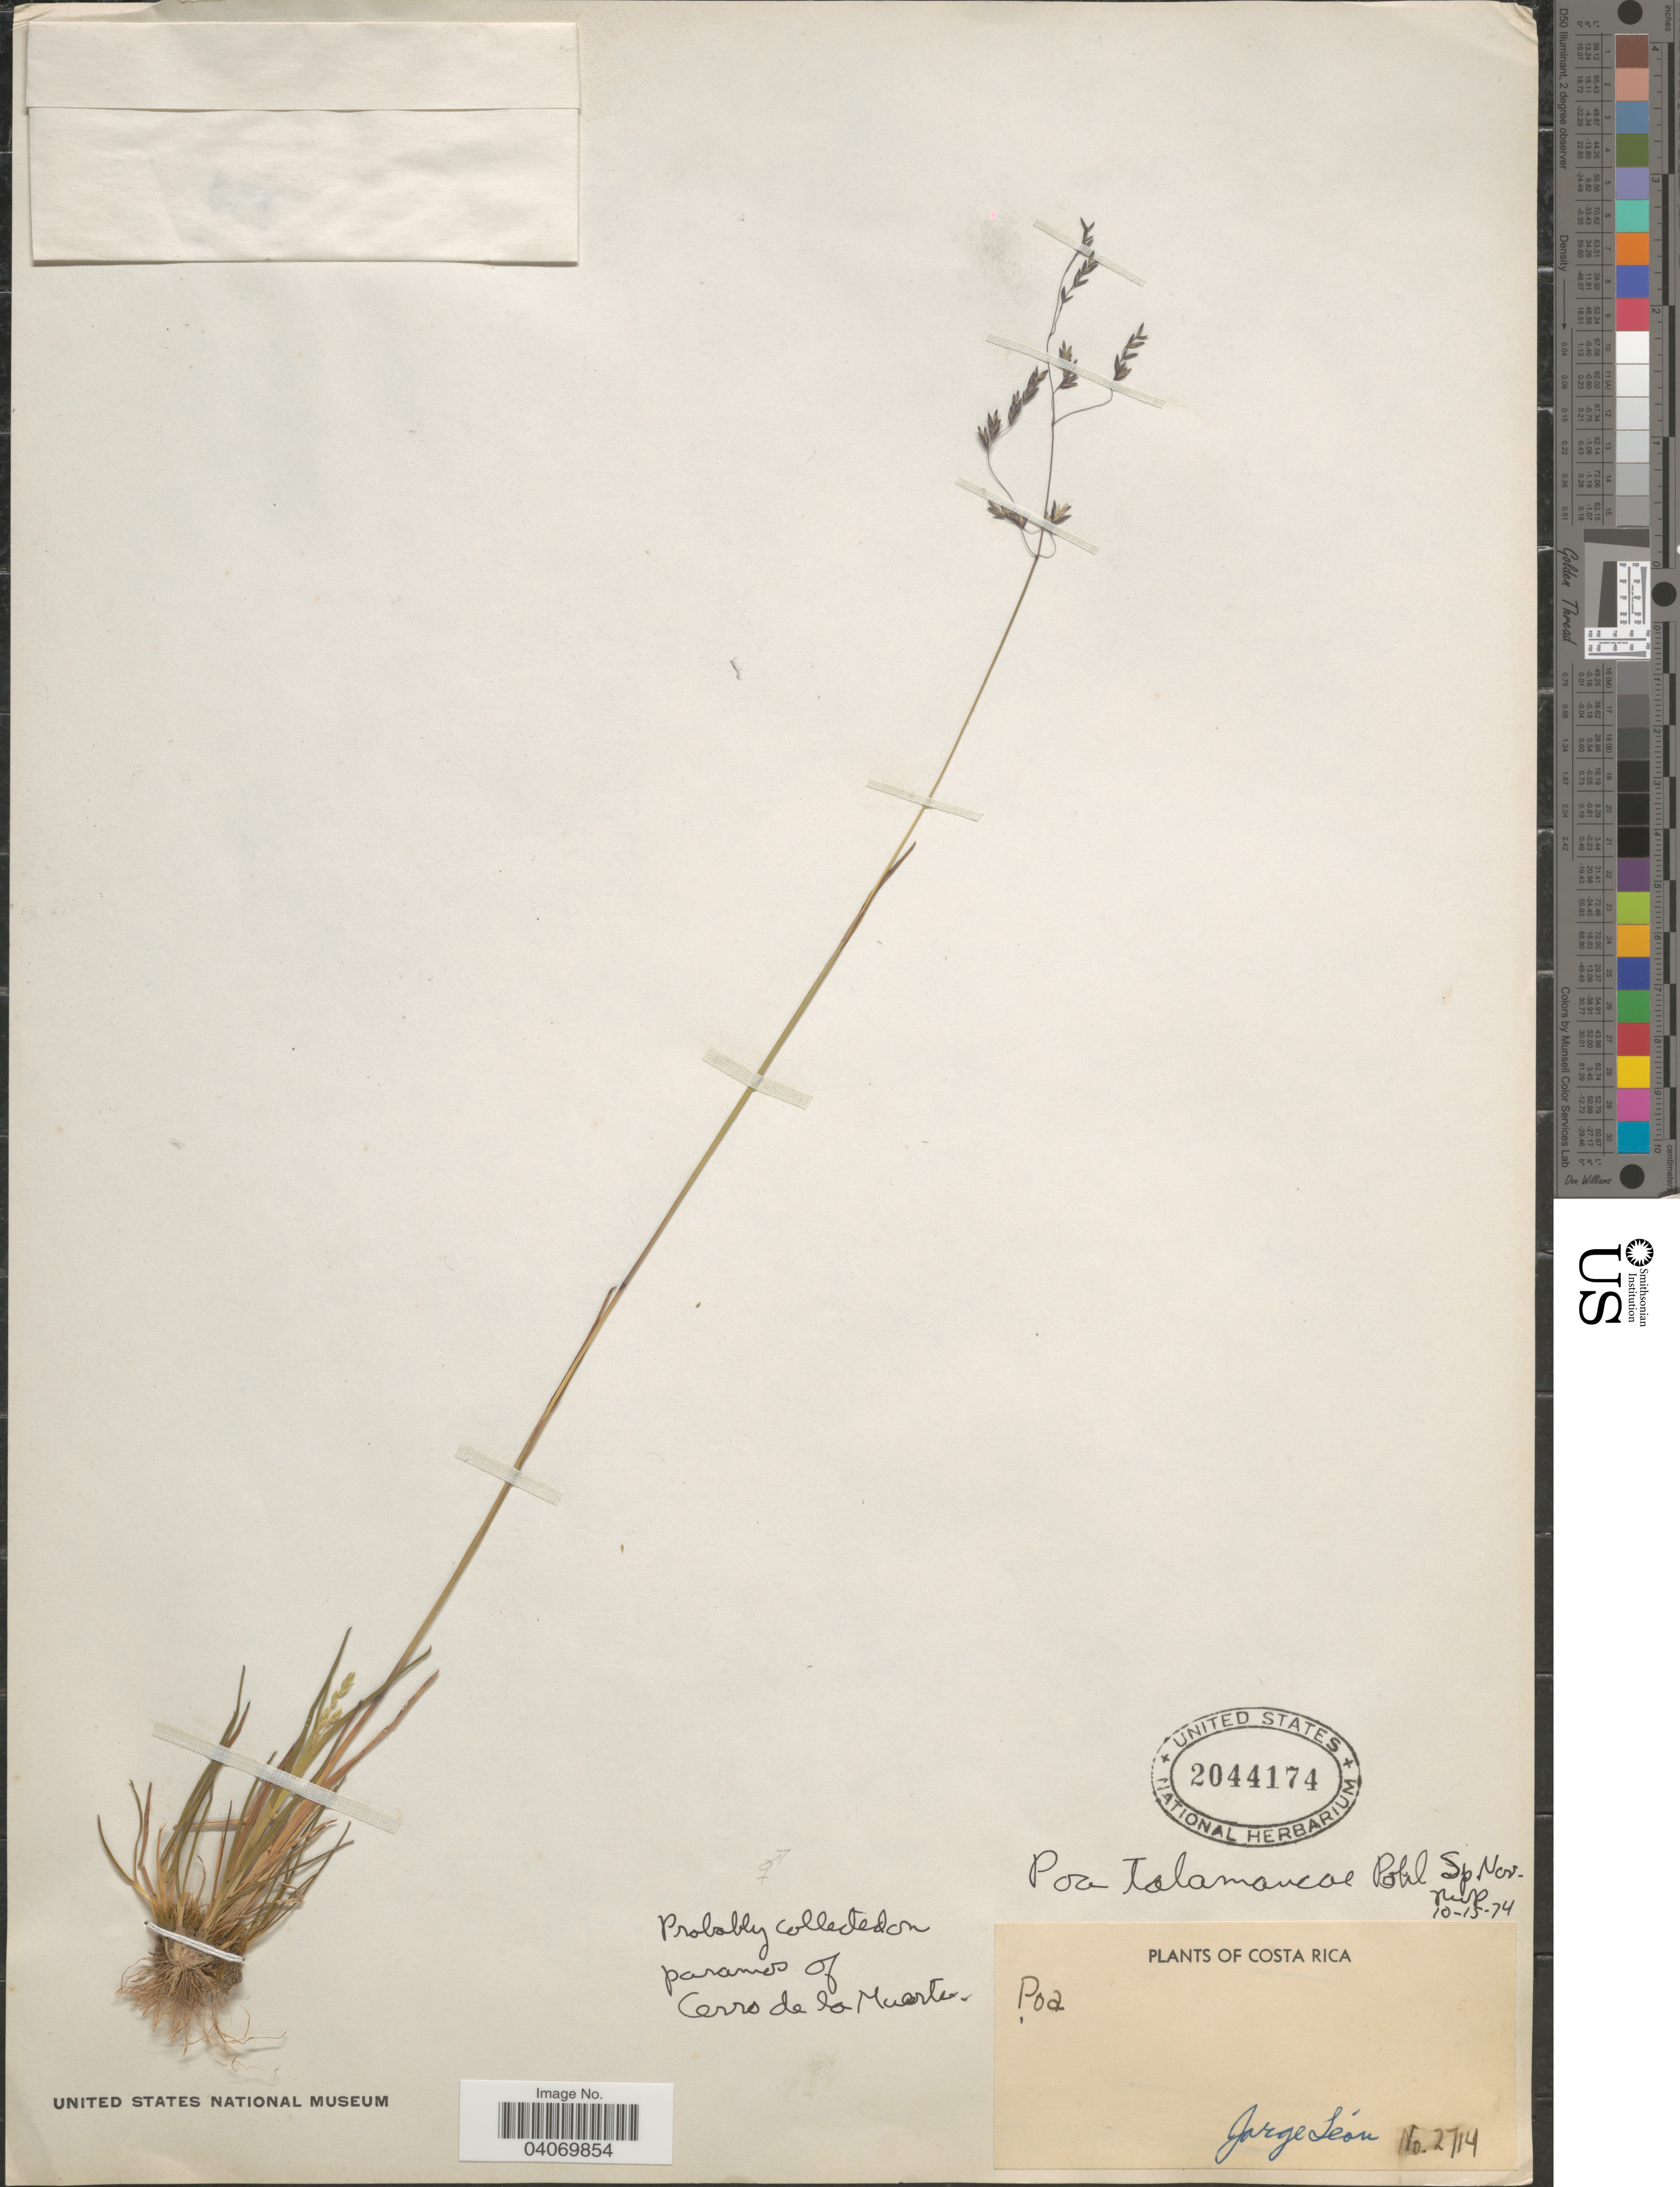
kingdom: Plantae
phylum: Tracheophyta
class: Liliopsida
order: Poales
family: Poaceae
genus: Poa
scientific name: Poa talamancae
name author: R.W. Pohl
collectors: J. León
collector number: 2714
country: Costa Rica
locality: Probably collected on paramos of Cerro de la Muerte.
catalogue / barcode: US 2044174